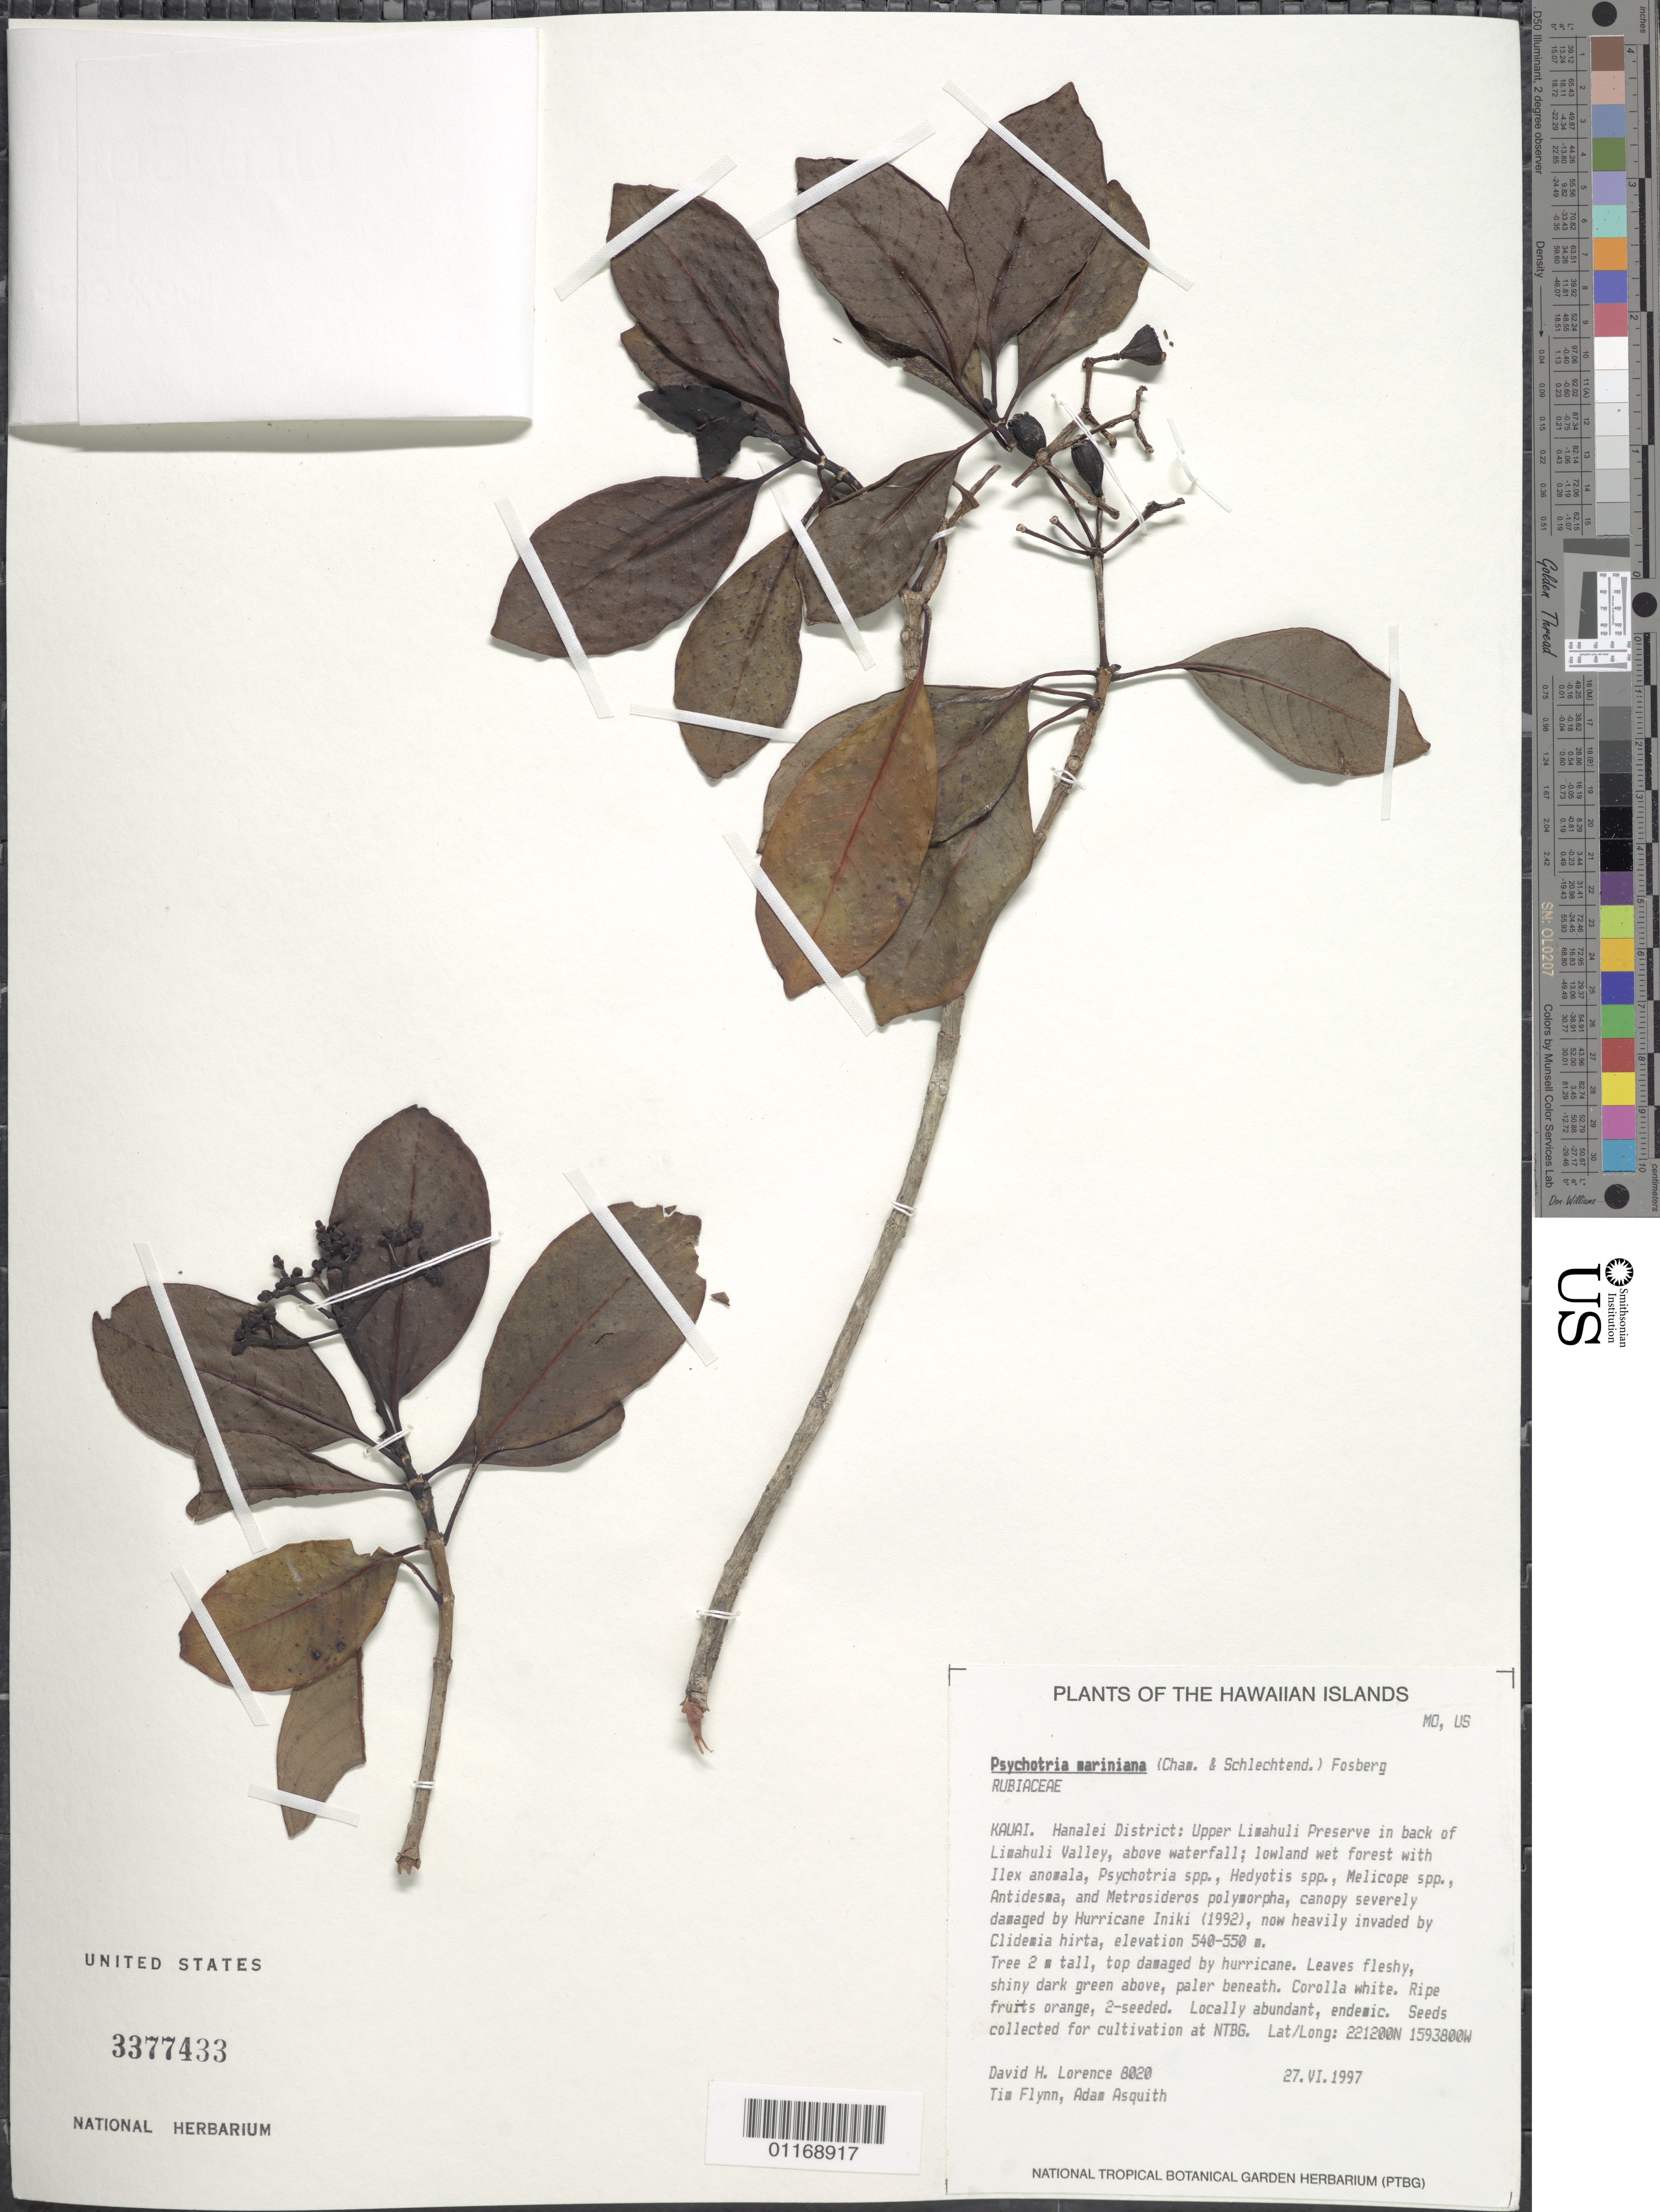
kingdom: Plantae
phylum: Tracheophyta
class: Magnoliopsida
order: Gentianales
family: Rubiaceae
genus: Psychotria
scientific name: Psychotria mariniana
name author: (Cham. & Schltdl.) Fosberg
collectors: D. Lorence, T. W. Flynn & A. Asquith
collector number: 8020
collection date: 1997-06-27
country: United States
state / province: Hawaii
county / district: Kauai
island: Kaua'i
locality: Hanalei District, upper Limahuli Preserve in back on Limahuli Valley, above waterfall.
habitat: Lowland wet forest.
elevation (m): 540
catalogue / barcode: US 3377433